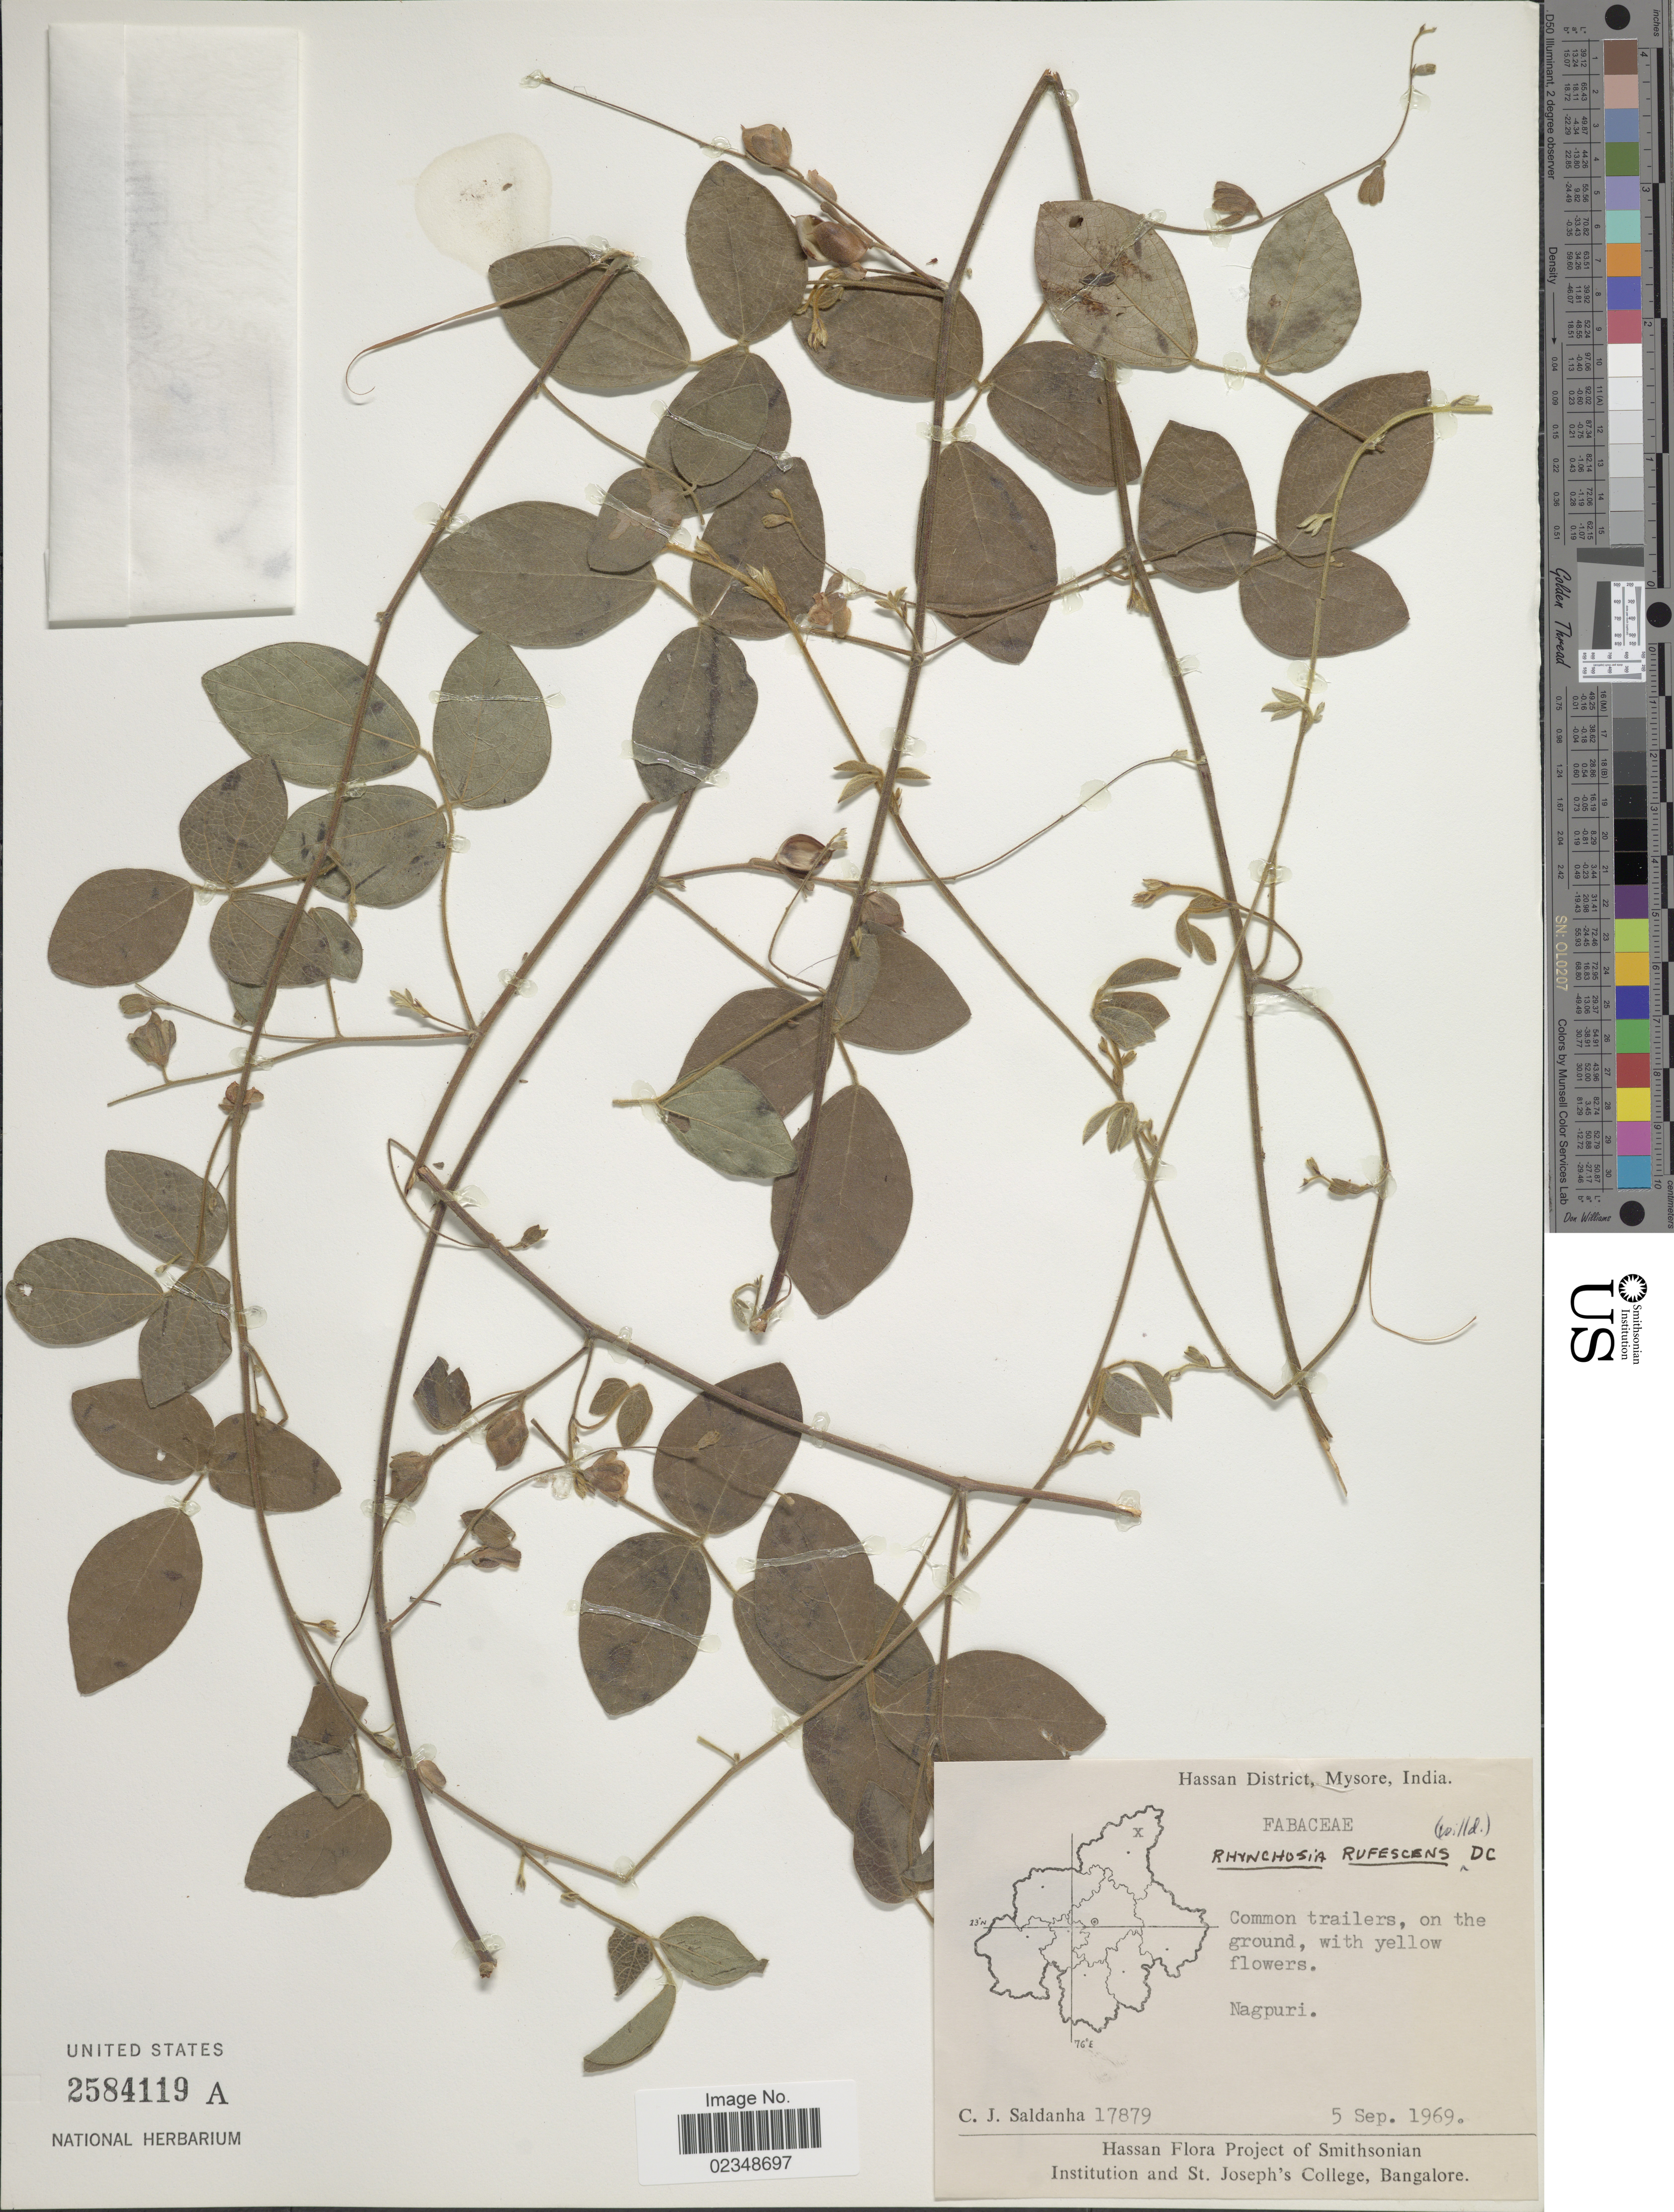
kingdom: Plantae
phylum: Tracheophyta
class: Magnoliopsida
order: Fabales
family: Fabaceae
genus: Rhynchosia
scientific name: Rhynchosia rufescens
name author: DC.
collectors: C. J. Saldanha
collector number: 17879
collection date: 1969-09-05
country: India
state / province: Karnataka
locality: Hassan District, Mysore, Nagpuri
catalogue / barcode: US 2584119A